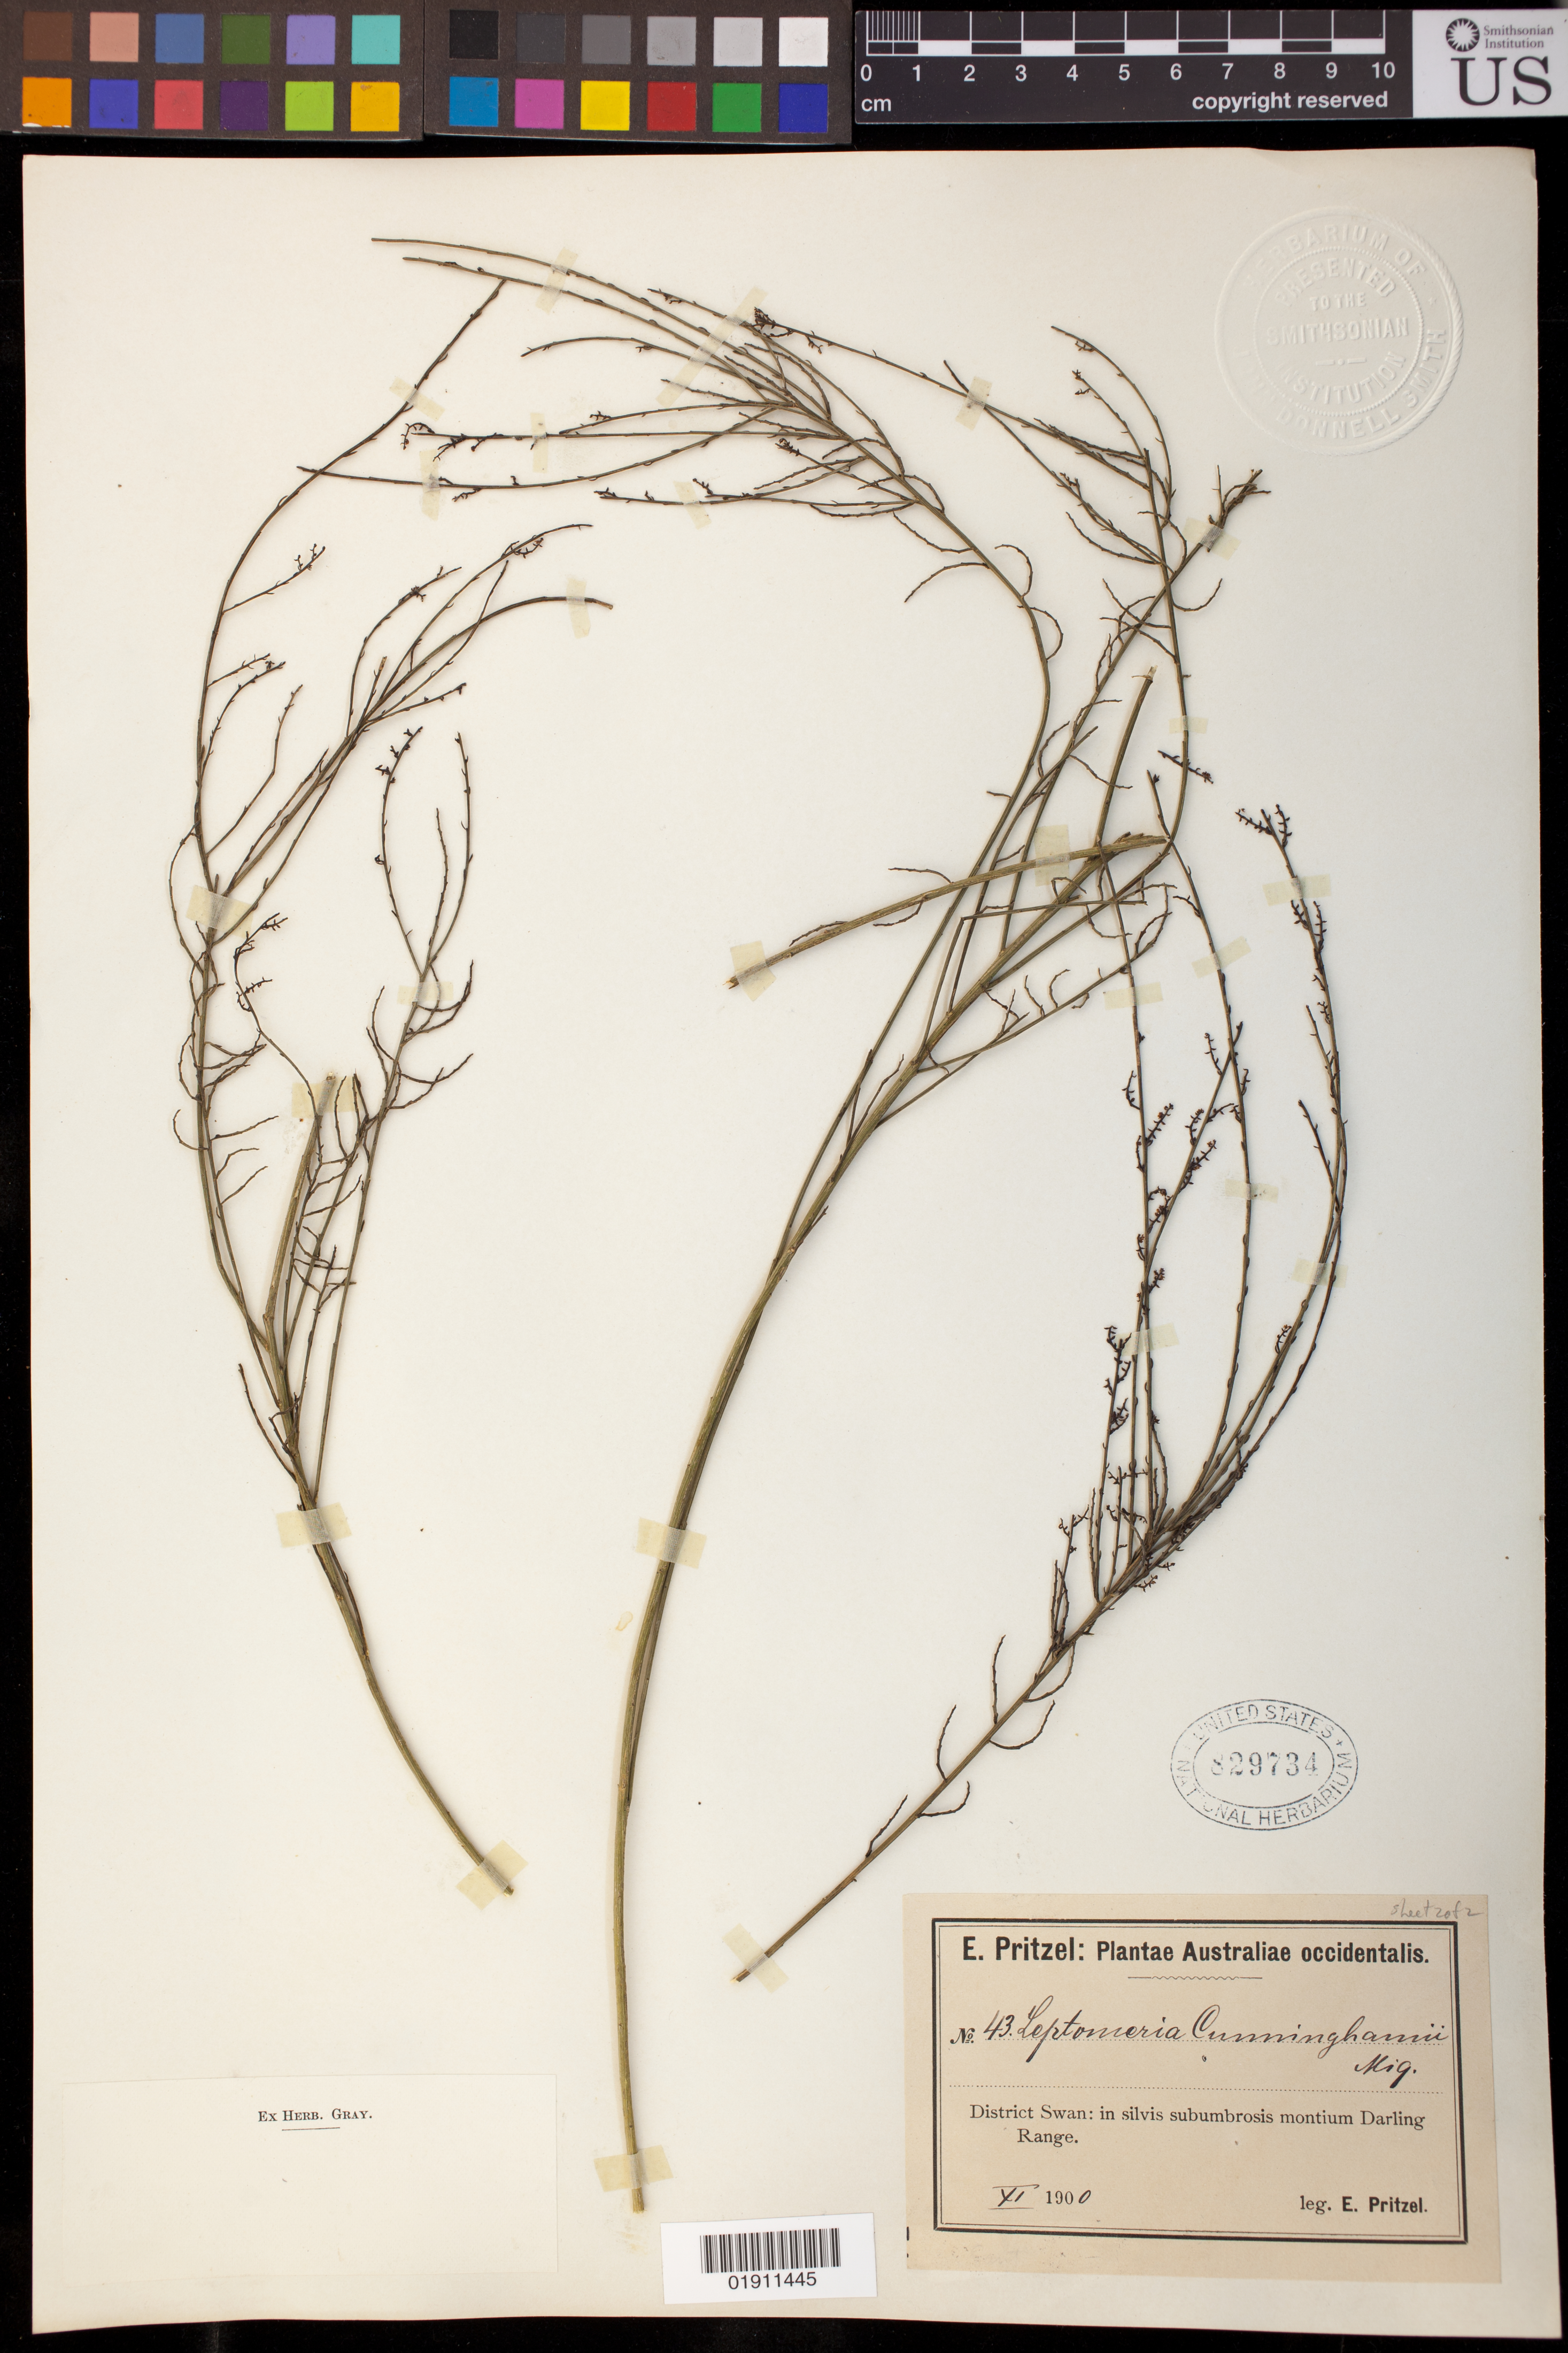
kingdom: Plantae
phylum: Tracheophyta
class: Magnoliopsida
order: Santalales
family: Amphorogynaceae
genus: Leptomeria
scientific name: Leptomeria cunninghamii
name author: Miq.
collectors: E. G. Pritzel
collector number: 43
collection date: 1900-11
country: Australia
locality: Plantae Australiae occidentalis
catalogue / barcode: US 829734